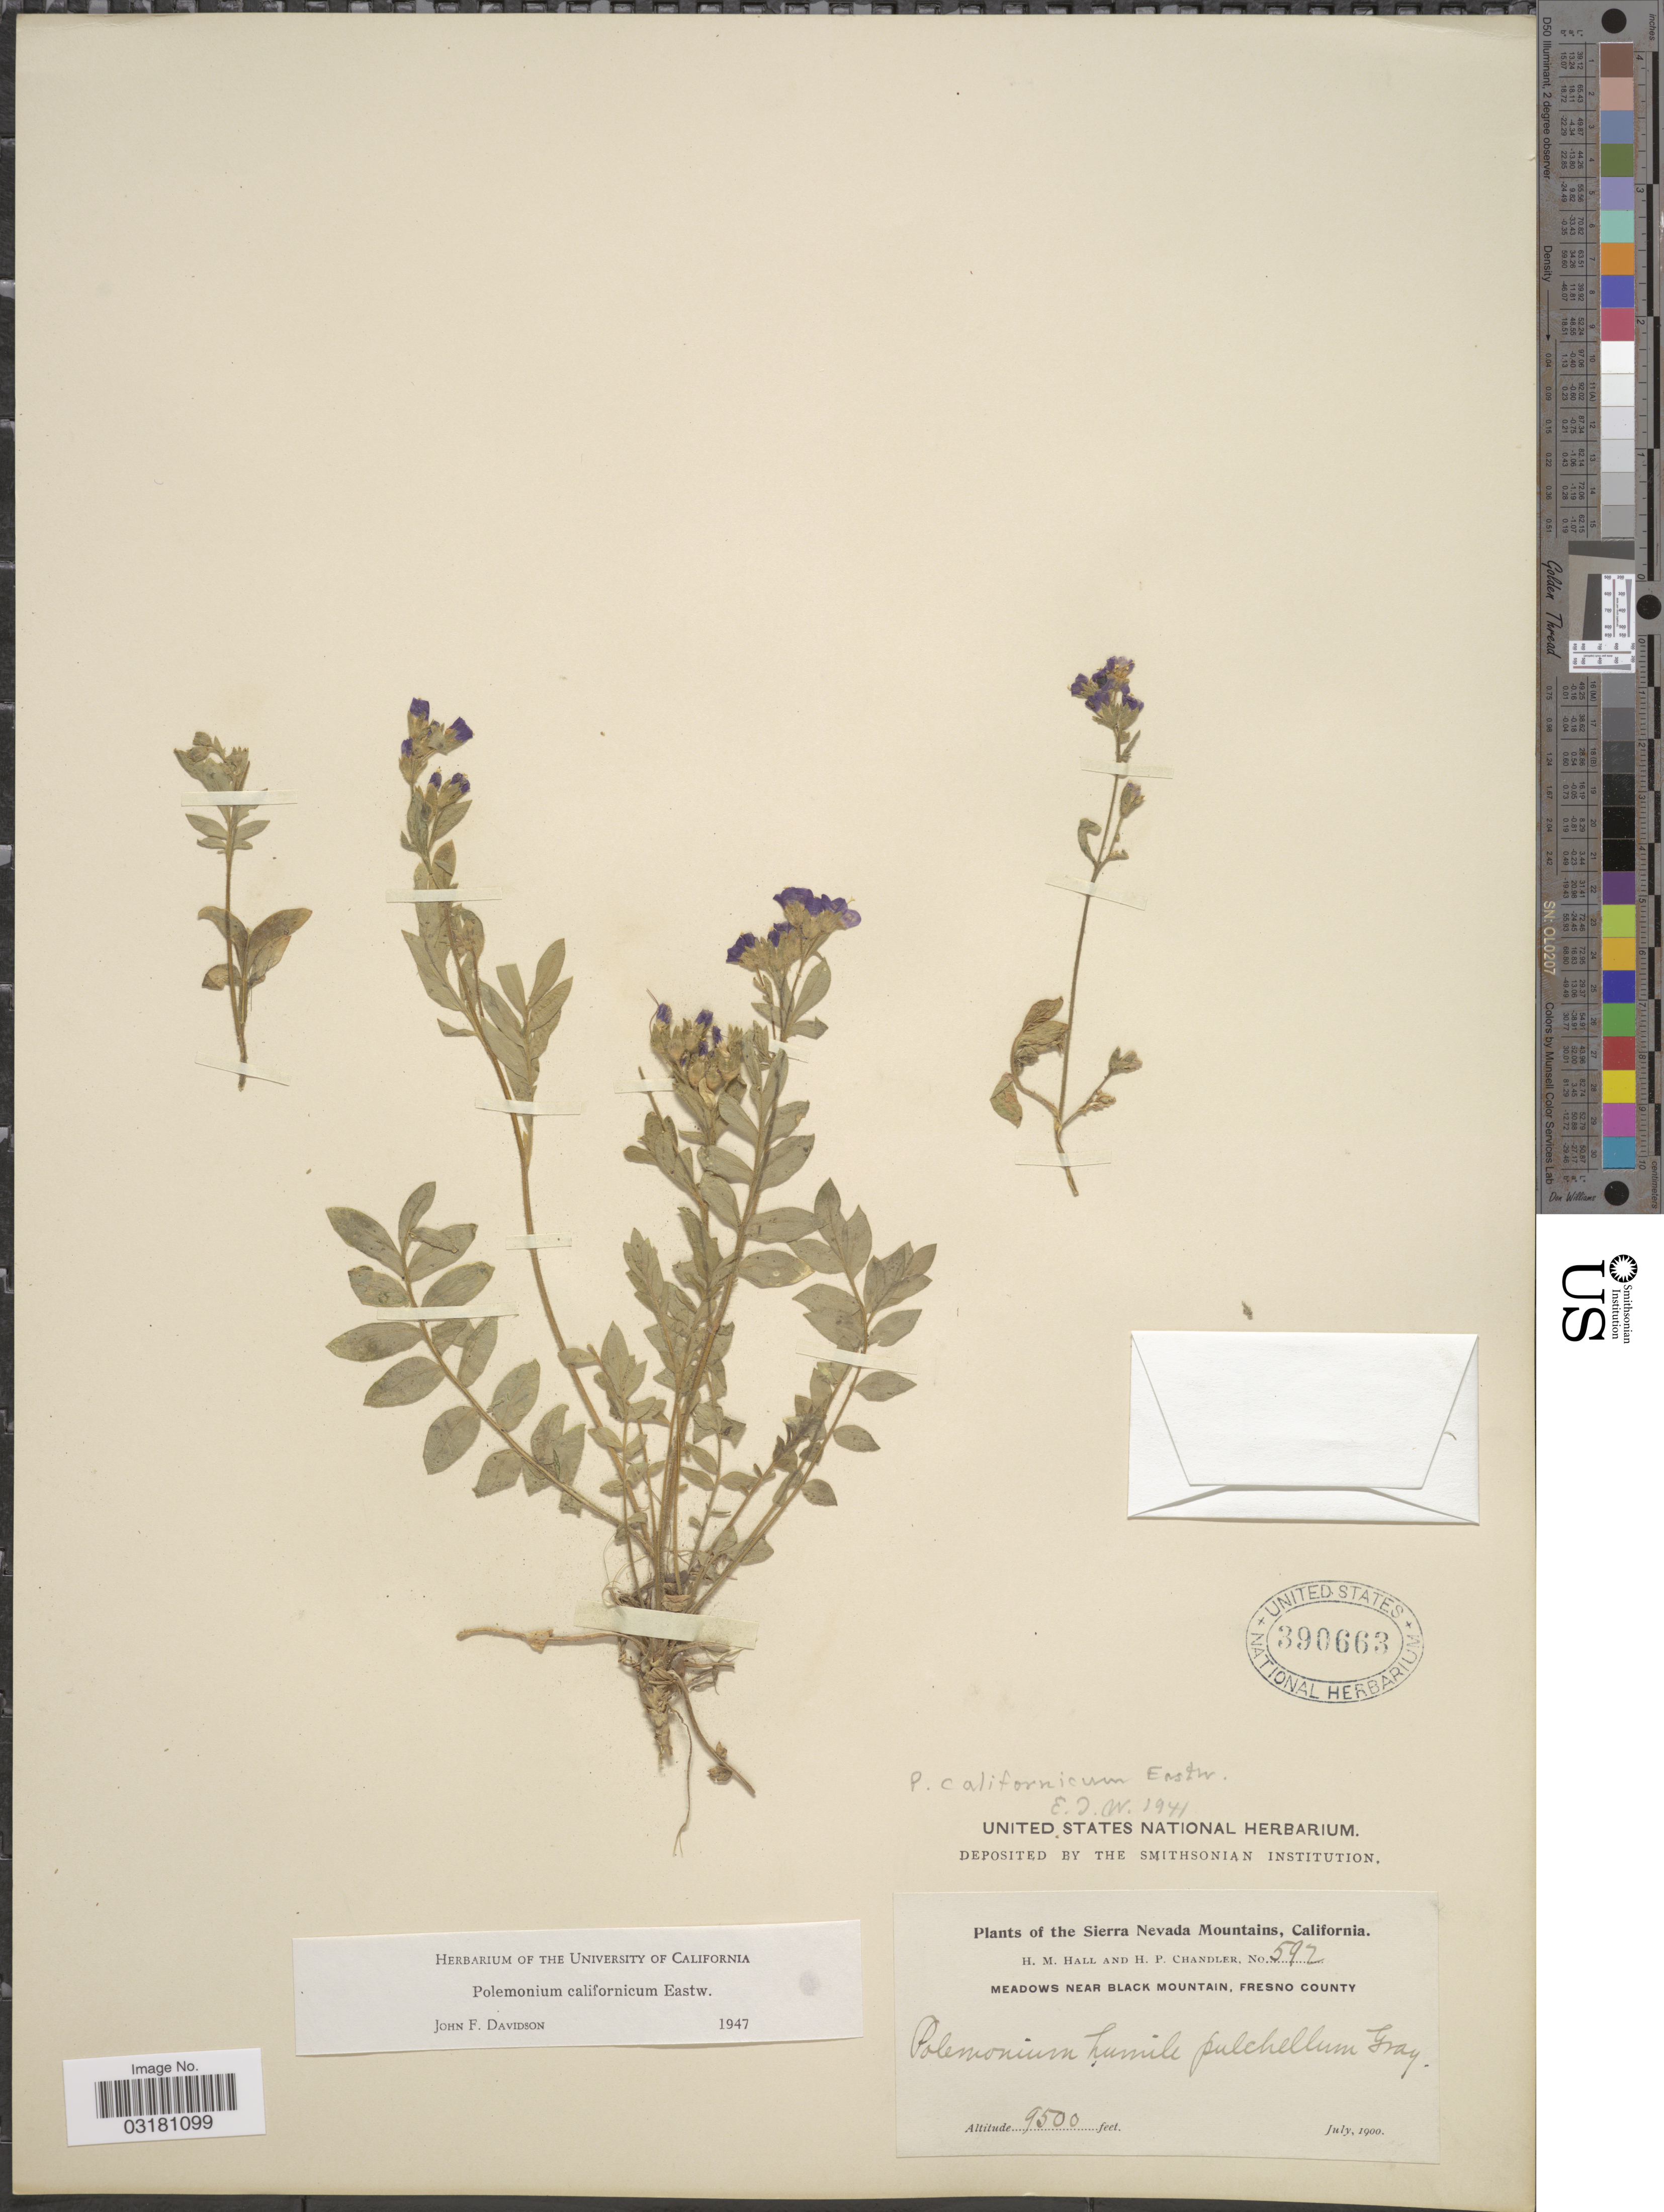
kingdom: Plantae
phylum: Tracheophyta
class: Magnoliopsida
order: Ericales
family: Polemoniaceae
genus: Polemonium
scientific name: Polemonium californicum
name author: Eastw.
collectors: H. M. Hall & H. Chandler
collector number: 592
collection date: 1900-07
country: United States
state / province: California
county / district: Fresno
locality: The Sierra Nevada Mountains. Meadows near Black Mountain, Fresno County.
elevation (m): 2896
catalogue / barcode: US 390663